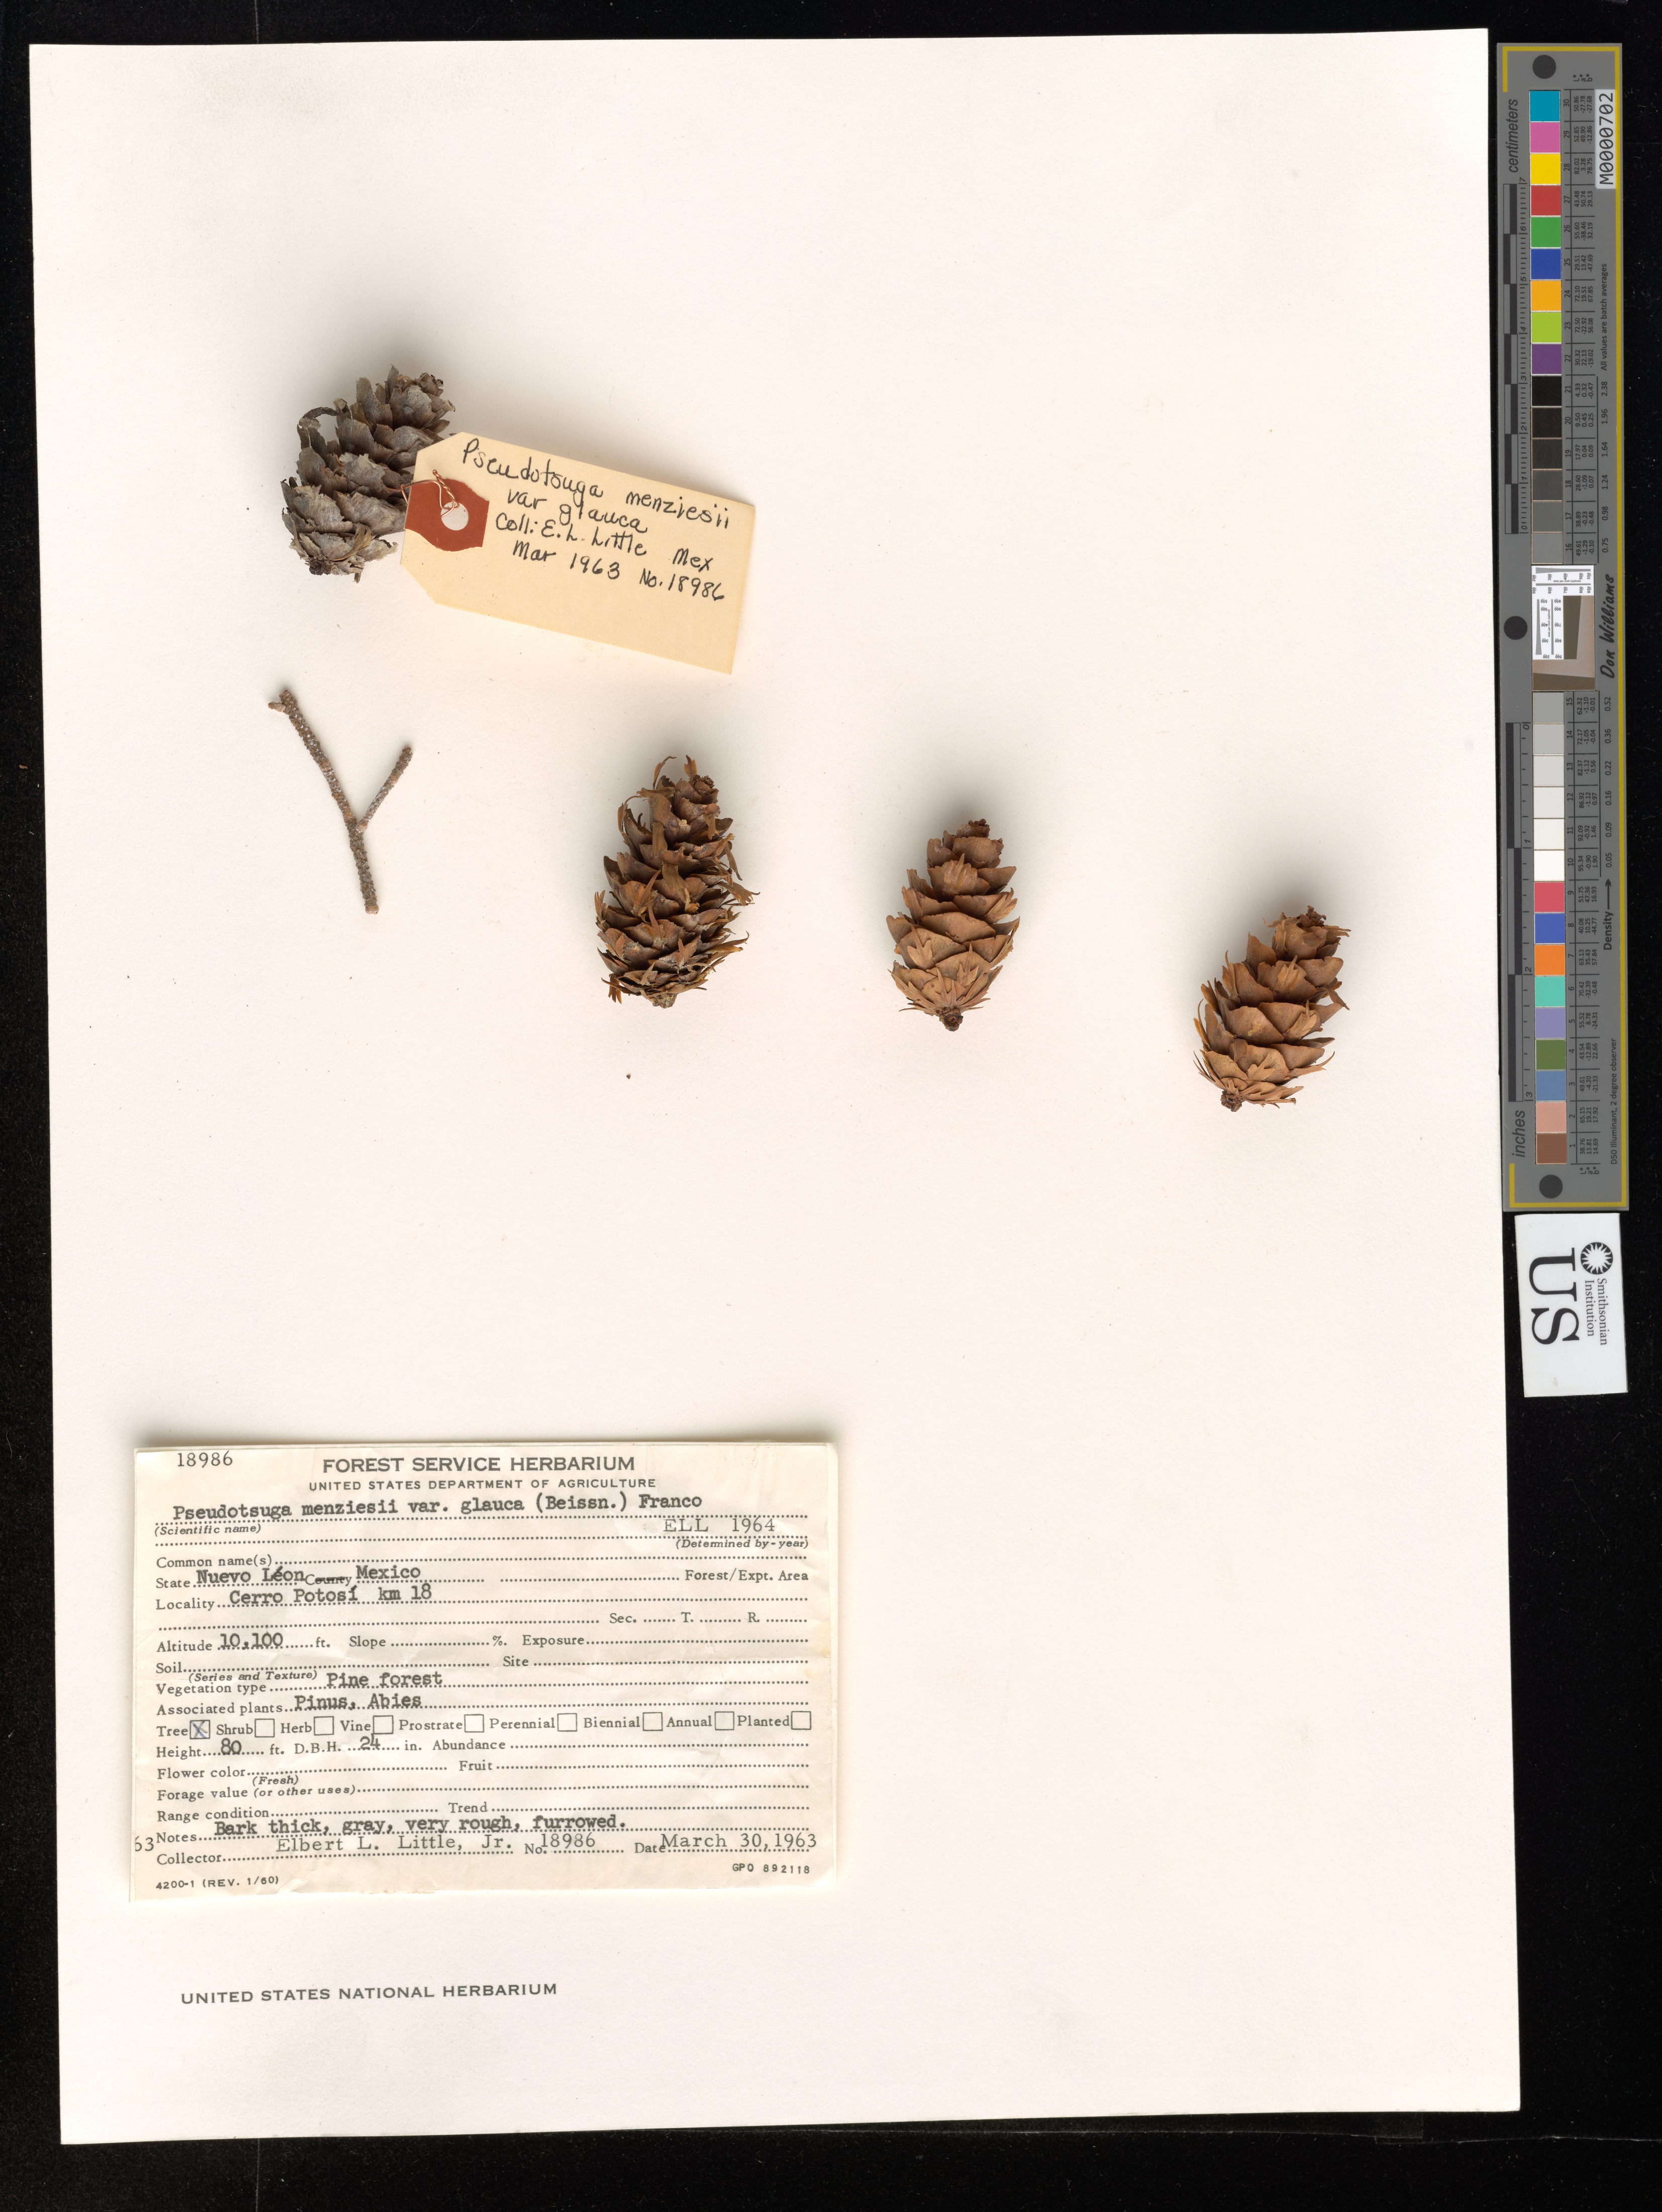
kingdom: Plantae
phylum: Tracheophyta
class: Pinopsida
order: Pinales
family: Pinaceae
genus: Pseudotsuga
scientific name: Pseudotsuga taxifolia var. glauca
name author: Sudw.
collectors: E. L. Little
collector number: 18986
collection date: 1963-03-30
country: Mexico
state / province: Nuevo León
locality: Cerro Potosi, km. 18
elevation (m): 3078